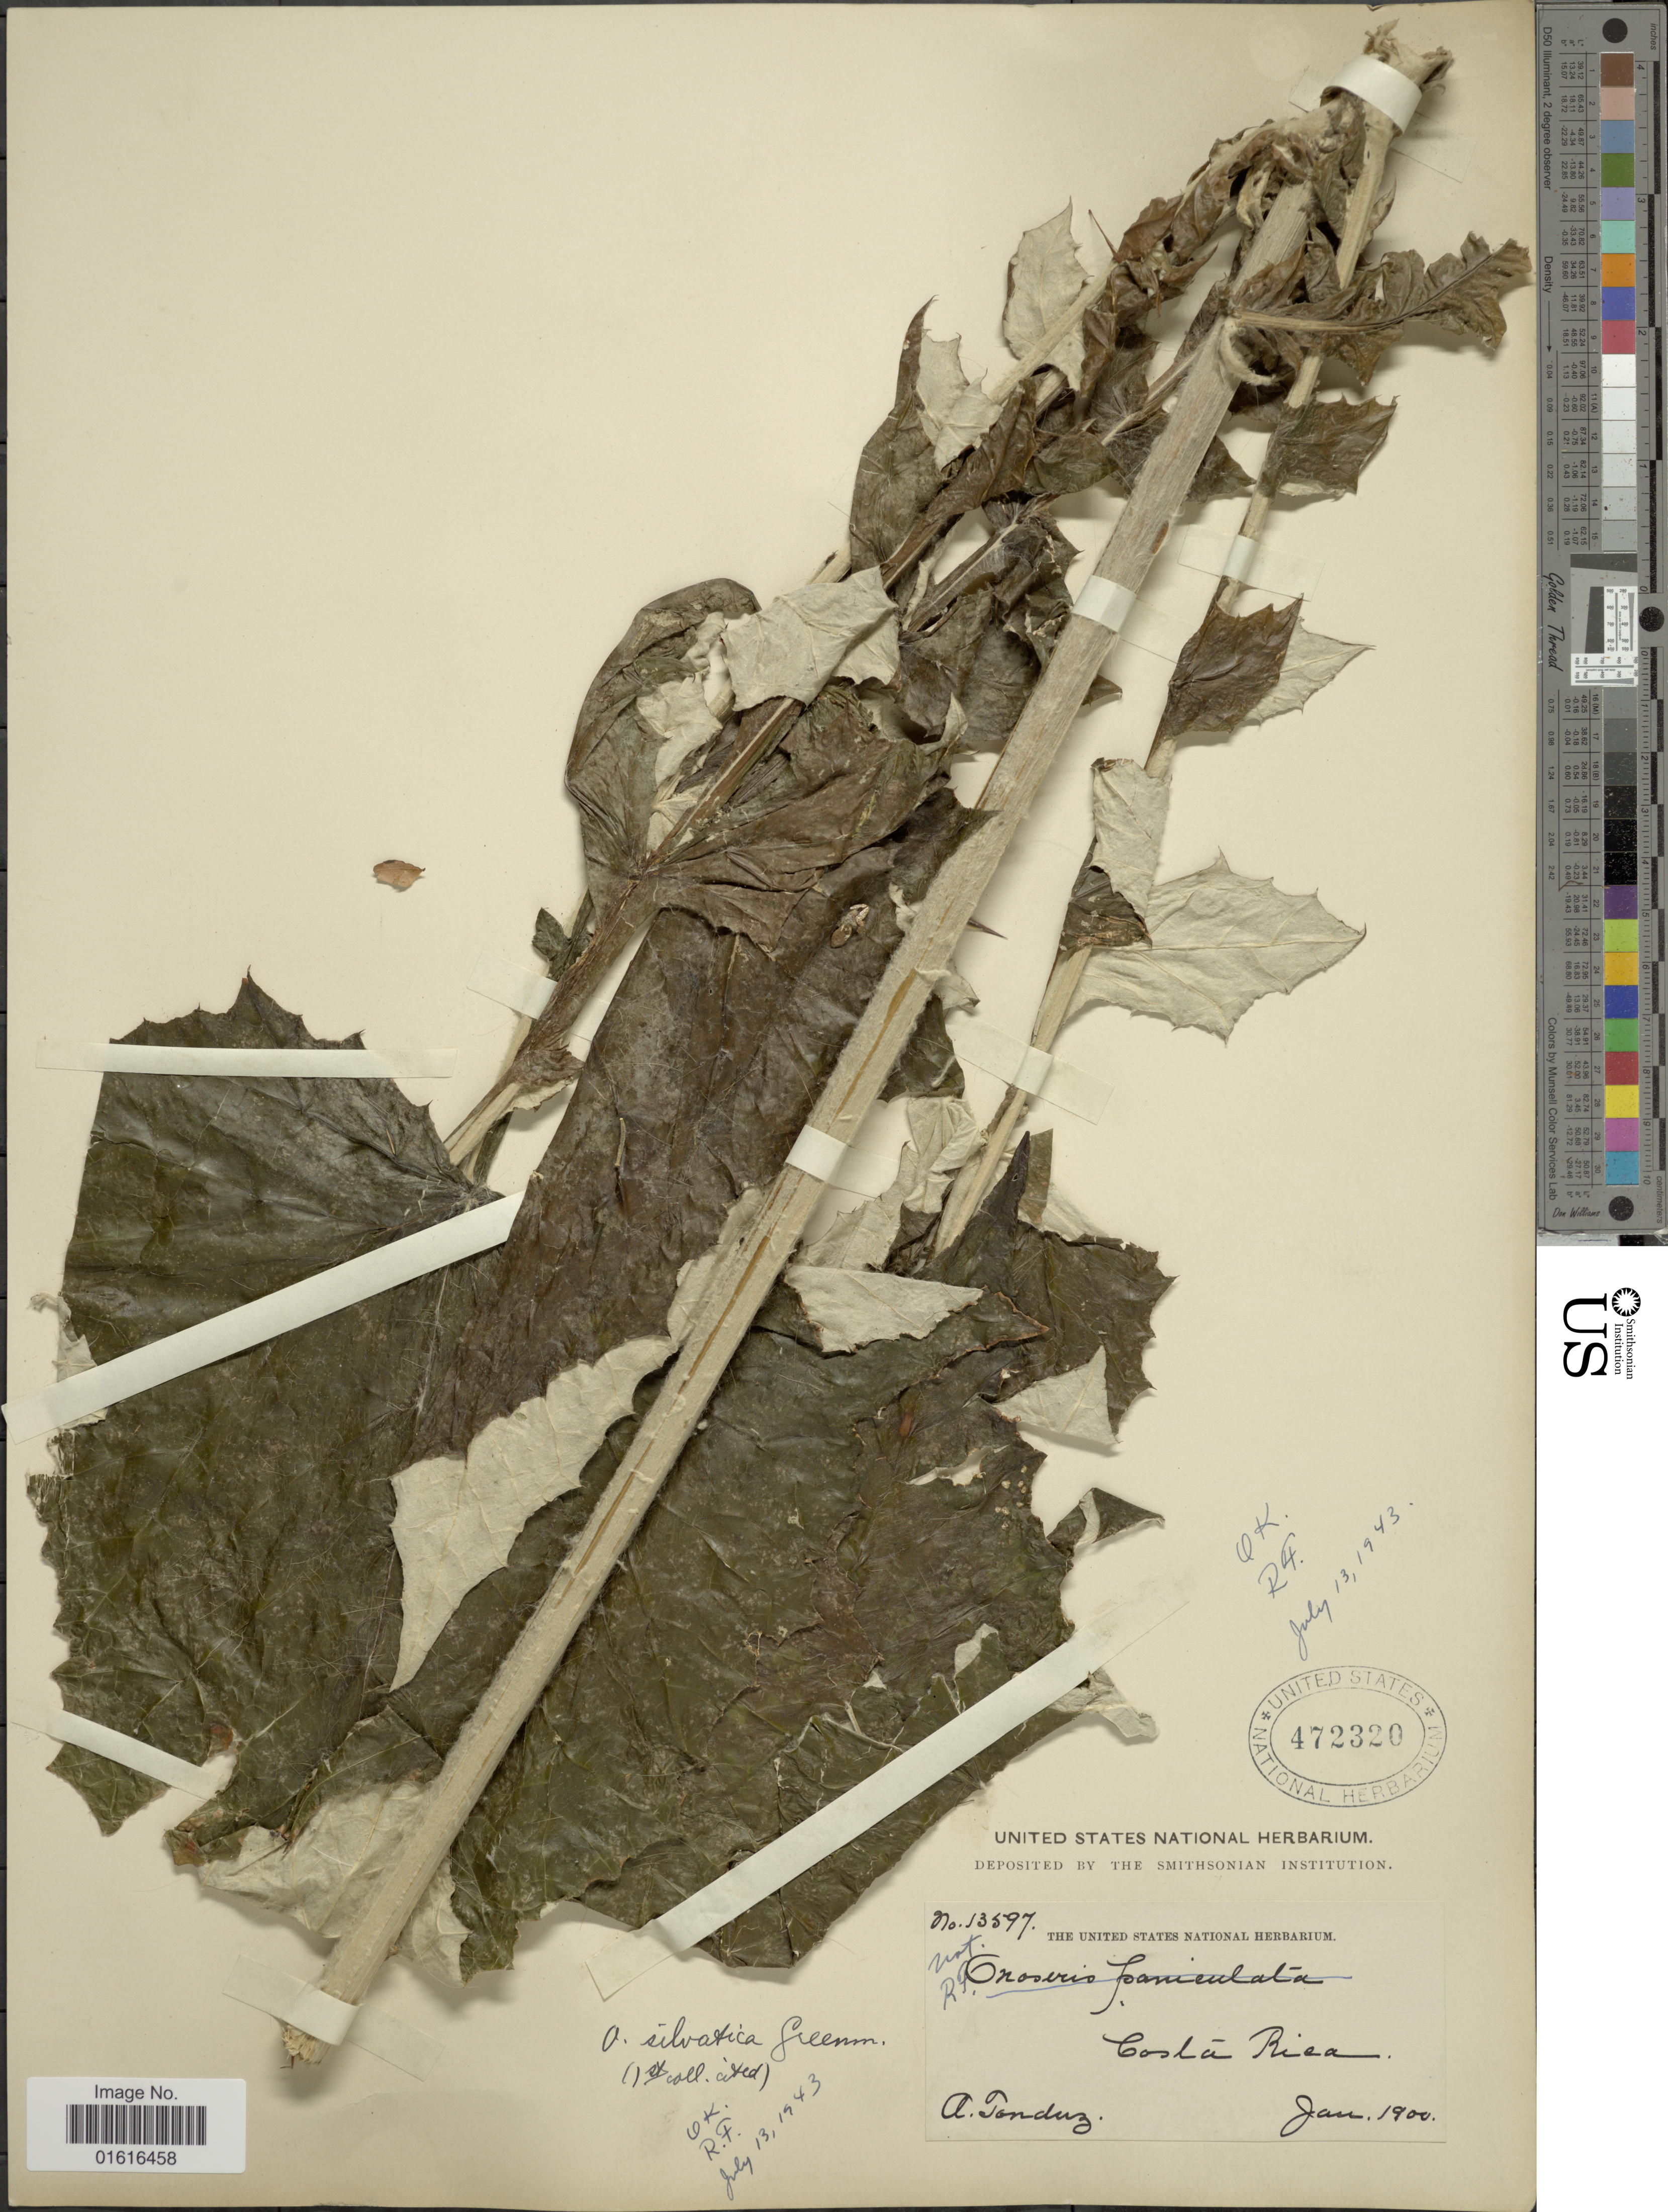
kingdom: Plantae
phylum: Tracheophyta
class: Magnoliopsida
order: Asterales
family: Asteraceae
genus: Onoseris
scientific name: Onoseris silvatica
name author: Greenm.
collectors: A. Tonduz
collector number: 13597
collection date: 1900-01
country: Costa Rica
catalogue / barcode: US 472320